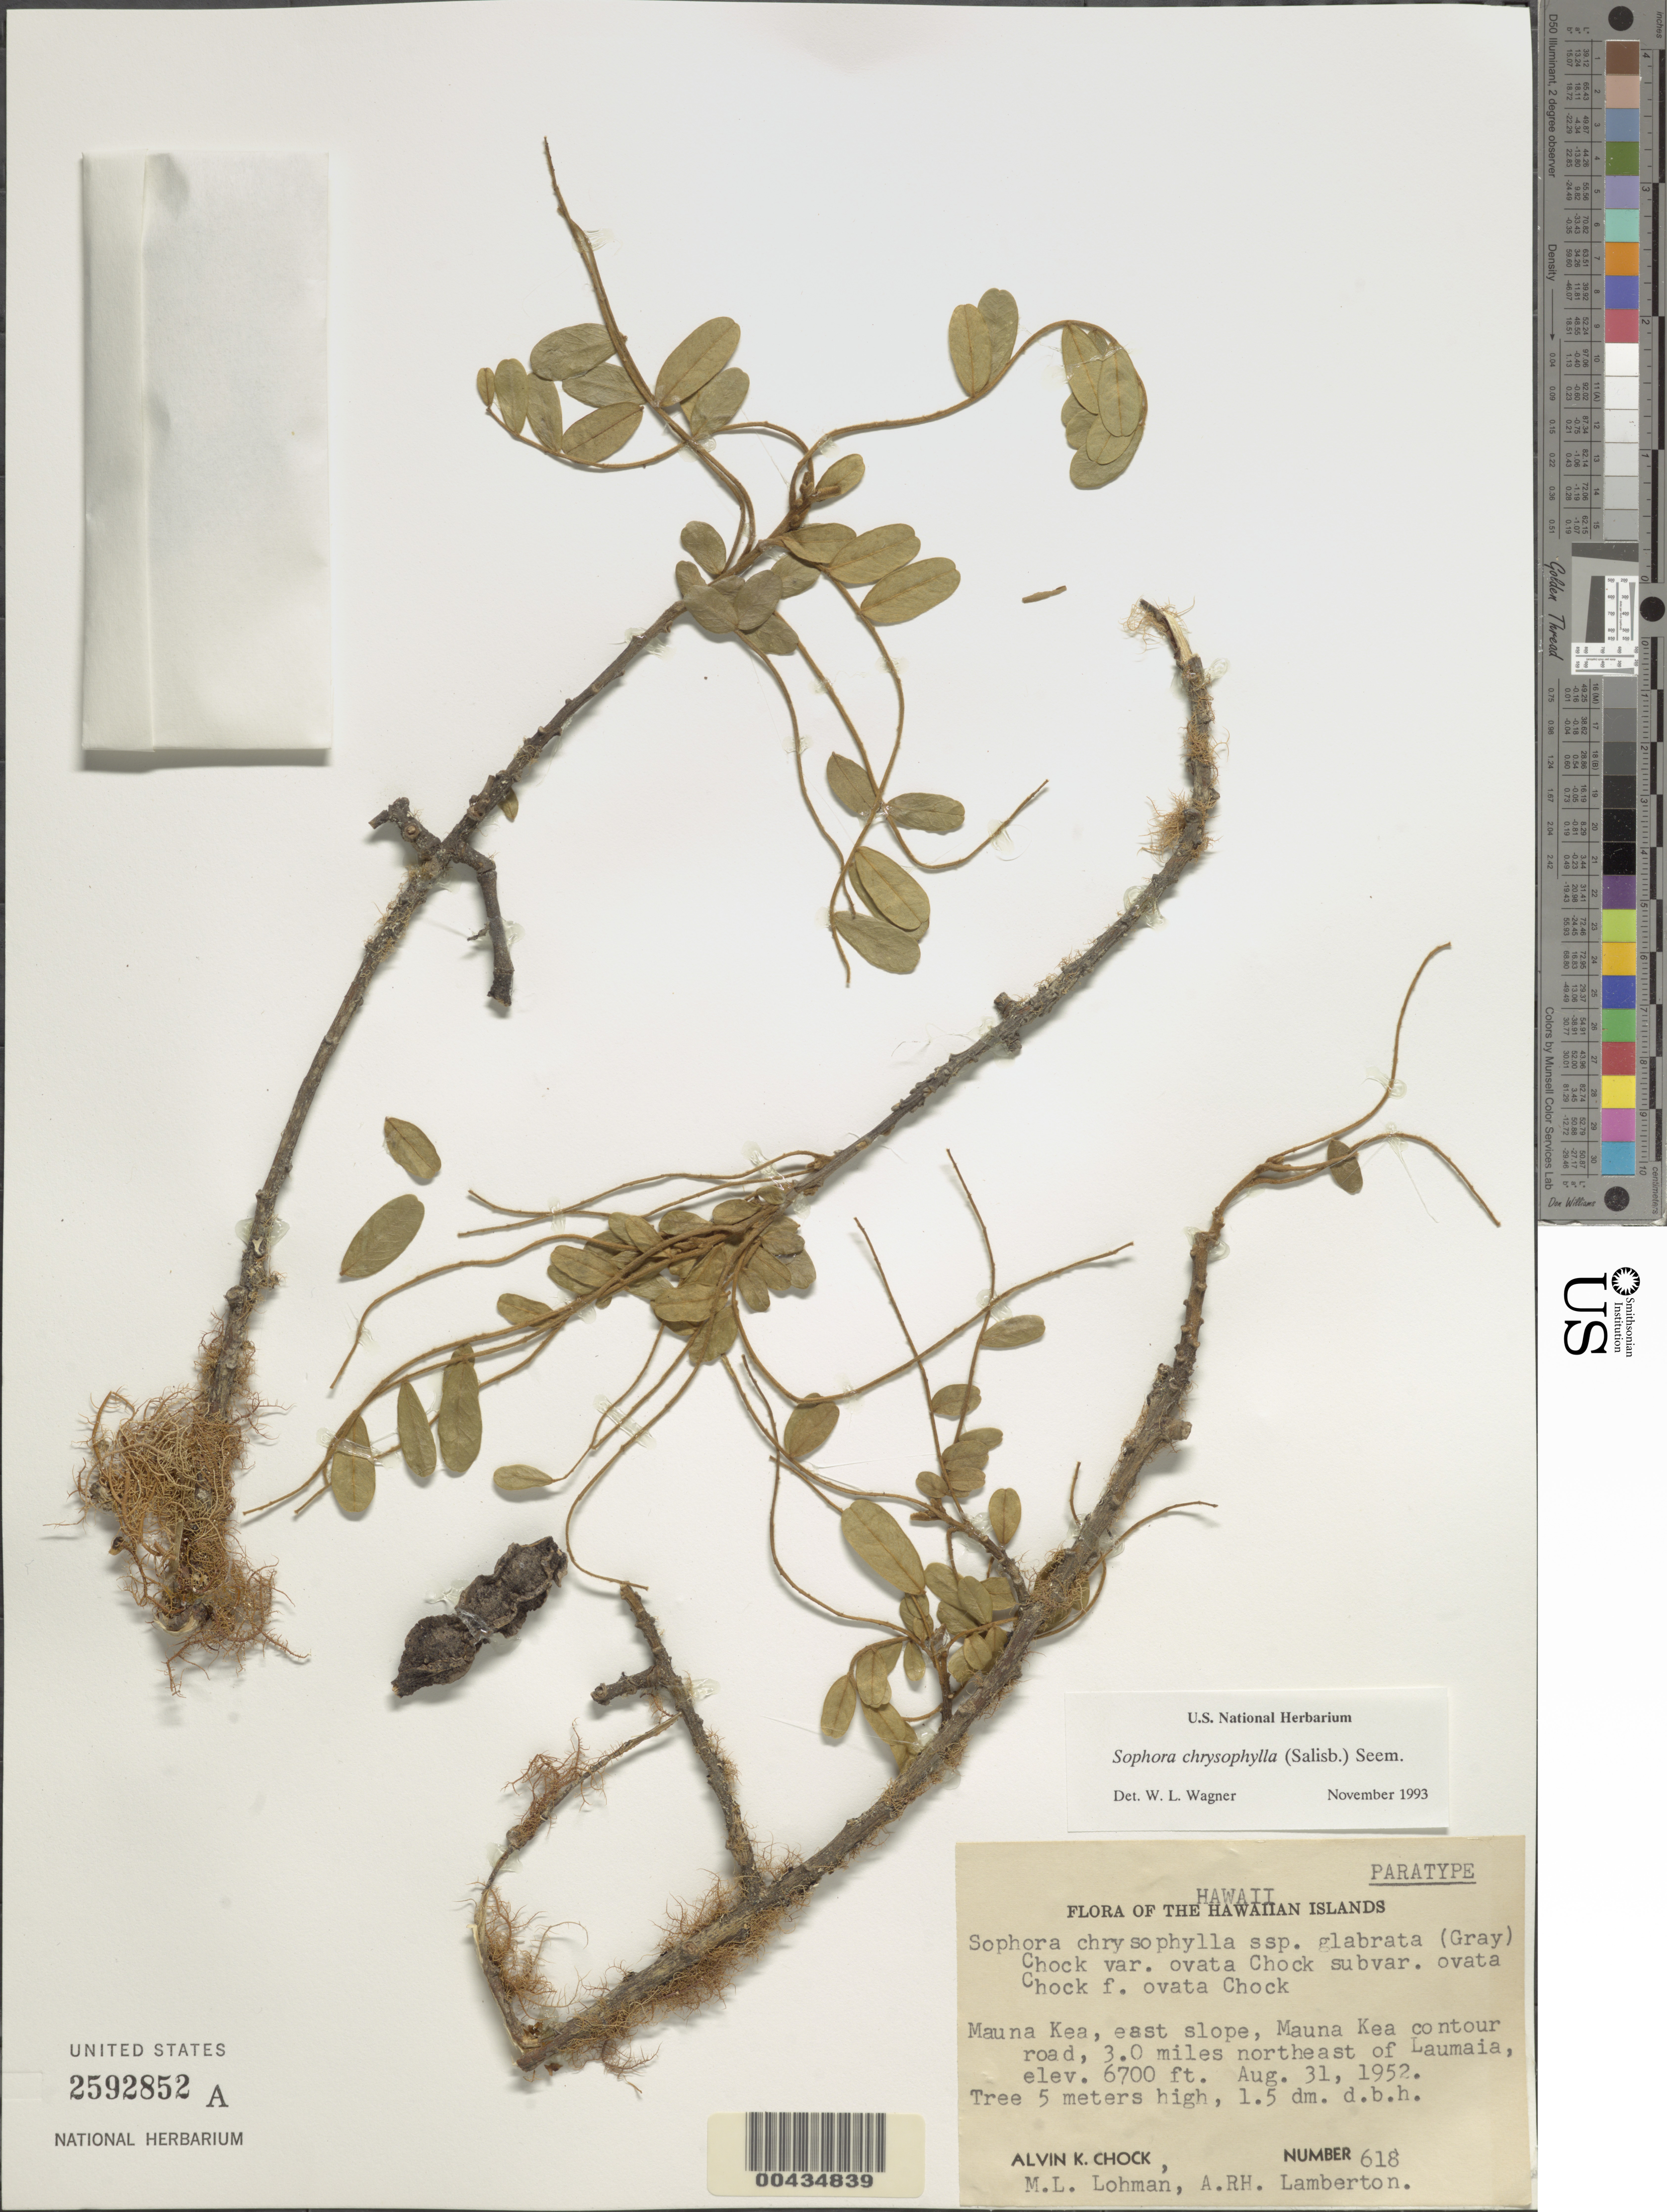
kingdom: Plantae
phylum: Tracheophyta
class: Magnoliopsida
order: Fabales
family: Fabaceae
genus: Sophora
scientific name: Sophora chrysophylla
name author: (Salisb.) Seem.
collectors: A. Chock, M. Lohman & A. Lamberton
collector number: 618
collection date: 1952-08-31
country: United States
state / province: Hawaii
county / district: Hawaii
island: Hawaii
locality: Mauna Kea, east slope, Mauna Kea countour road, 3.0 miles northeast of Laumaia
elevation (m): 2042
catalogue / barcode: US 2592852A